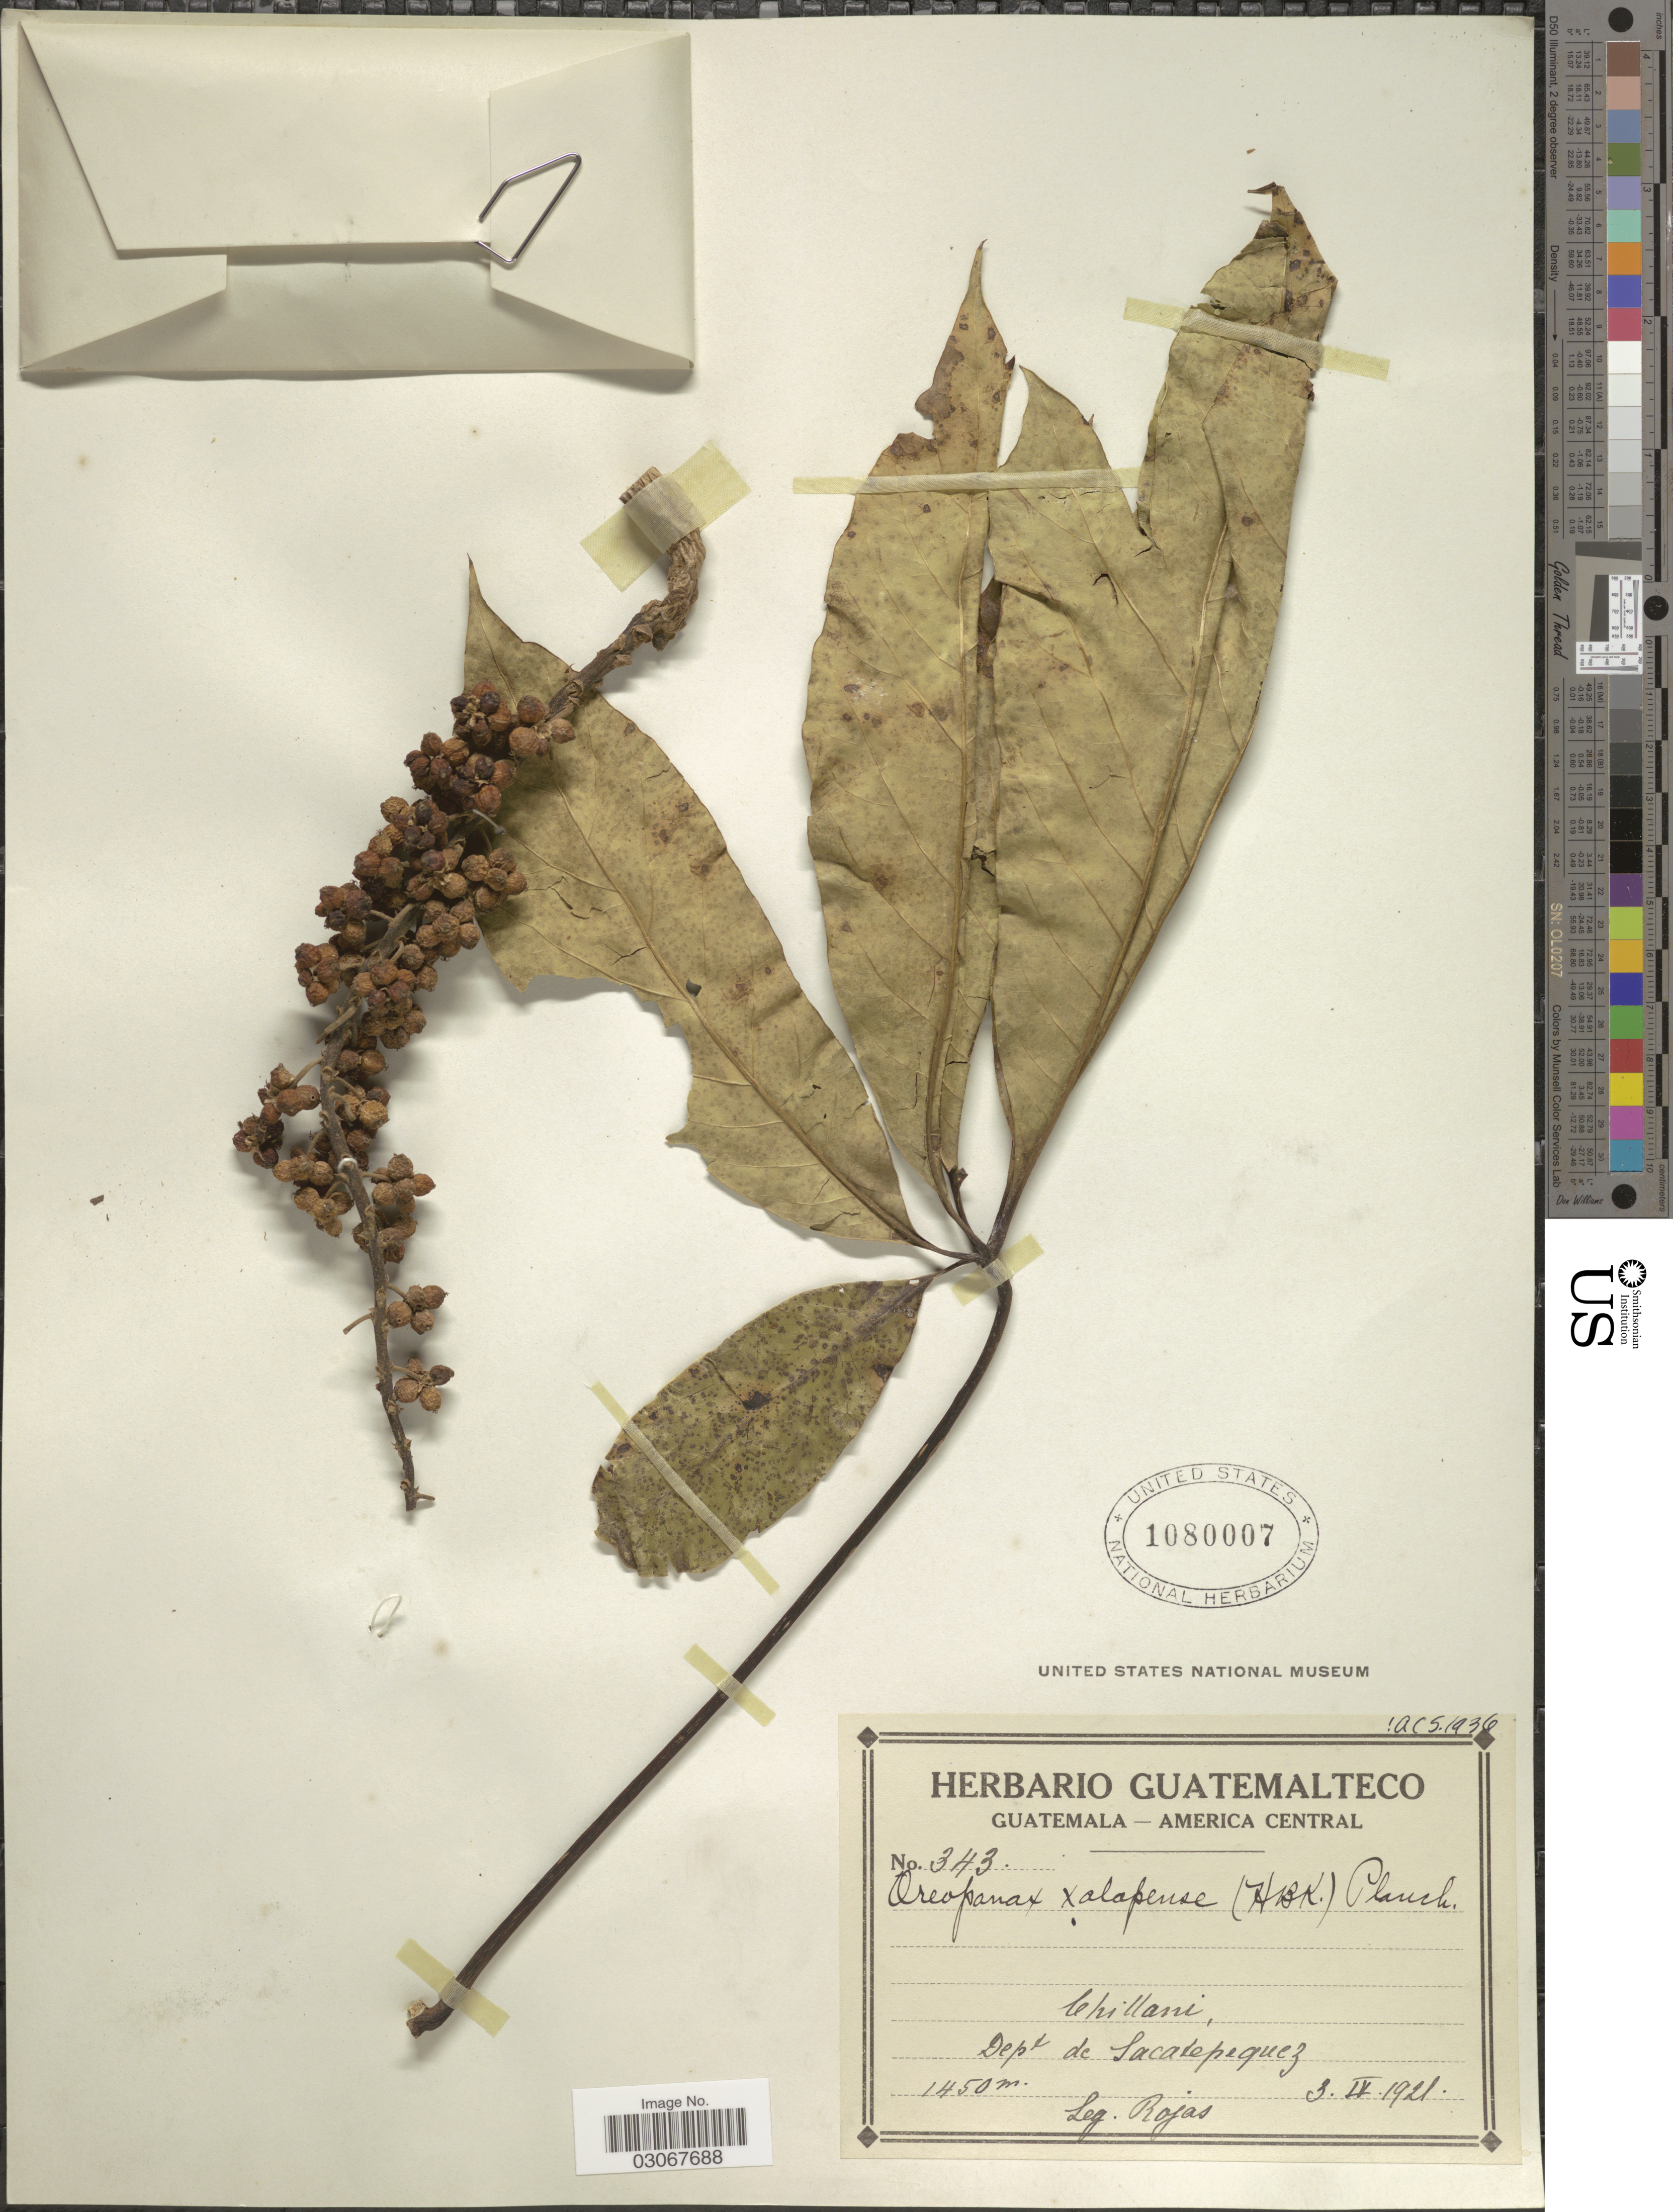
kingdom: Plantae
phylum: Tracheophyta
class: Magnoliopsida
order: Apiales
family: Araliaceae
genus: Oreopanax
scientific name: Oreopanax xalapensis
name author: (Kunth) Decne. & Planch.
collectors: Rojas, --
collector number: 343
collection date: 1921-04-03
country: Guatemala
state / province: Sacatepéquez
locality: Chillani, Dept de Sacatepequez.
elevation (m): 1450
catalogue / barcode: US 1080007